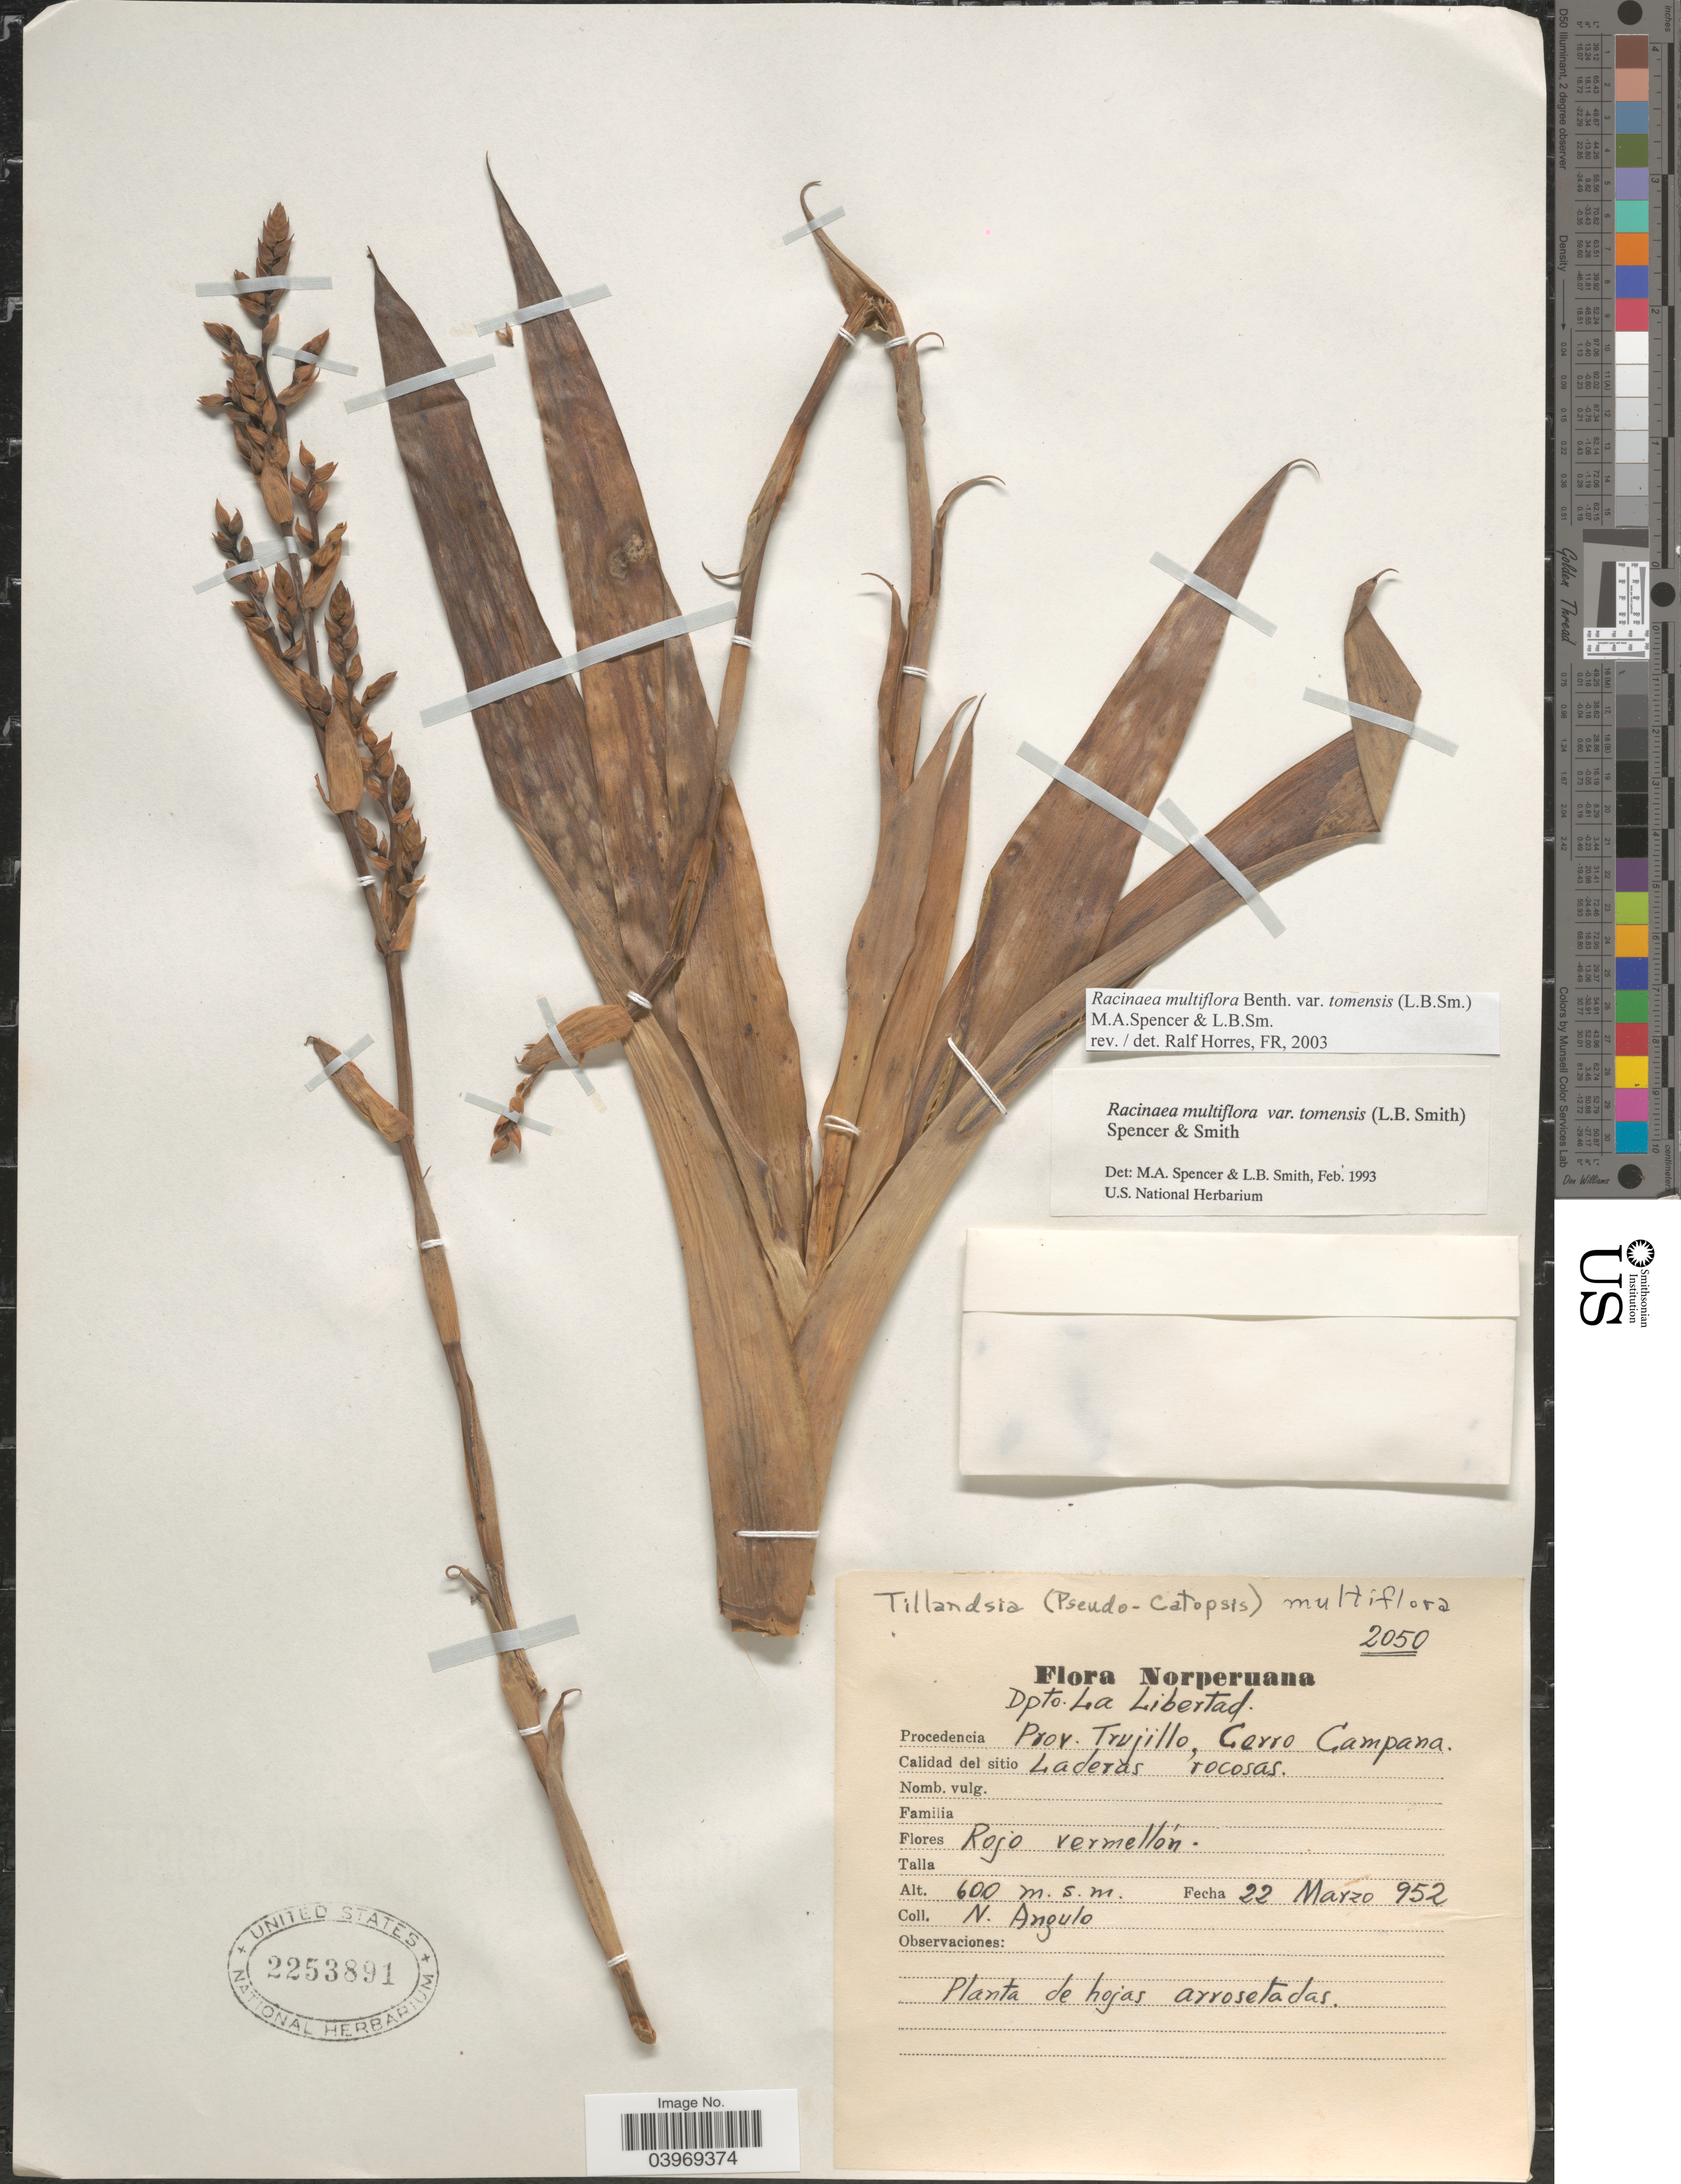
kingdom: Plantae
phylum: Tracheophyta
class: Liliopsida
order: Poales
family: Bromeliaceae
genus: Racinaea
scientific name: Racinaea multiflora var. tomensis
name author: (L.B. Sm.) M.A. Spencer & L.B. Sm.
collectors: N. Angulo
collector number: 2050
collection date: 1952-03-22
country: Peru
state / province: La Libertad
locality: Norperuana. Dpto. La Libertad. Prov. Trujillo, Cerro Campana.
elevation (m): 600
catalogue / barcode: US 2253891